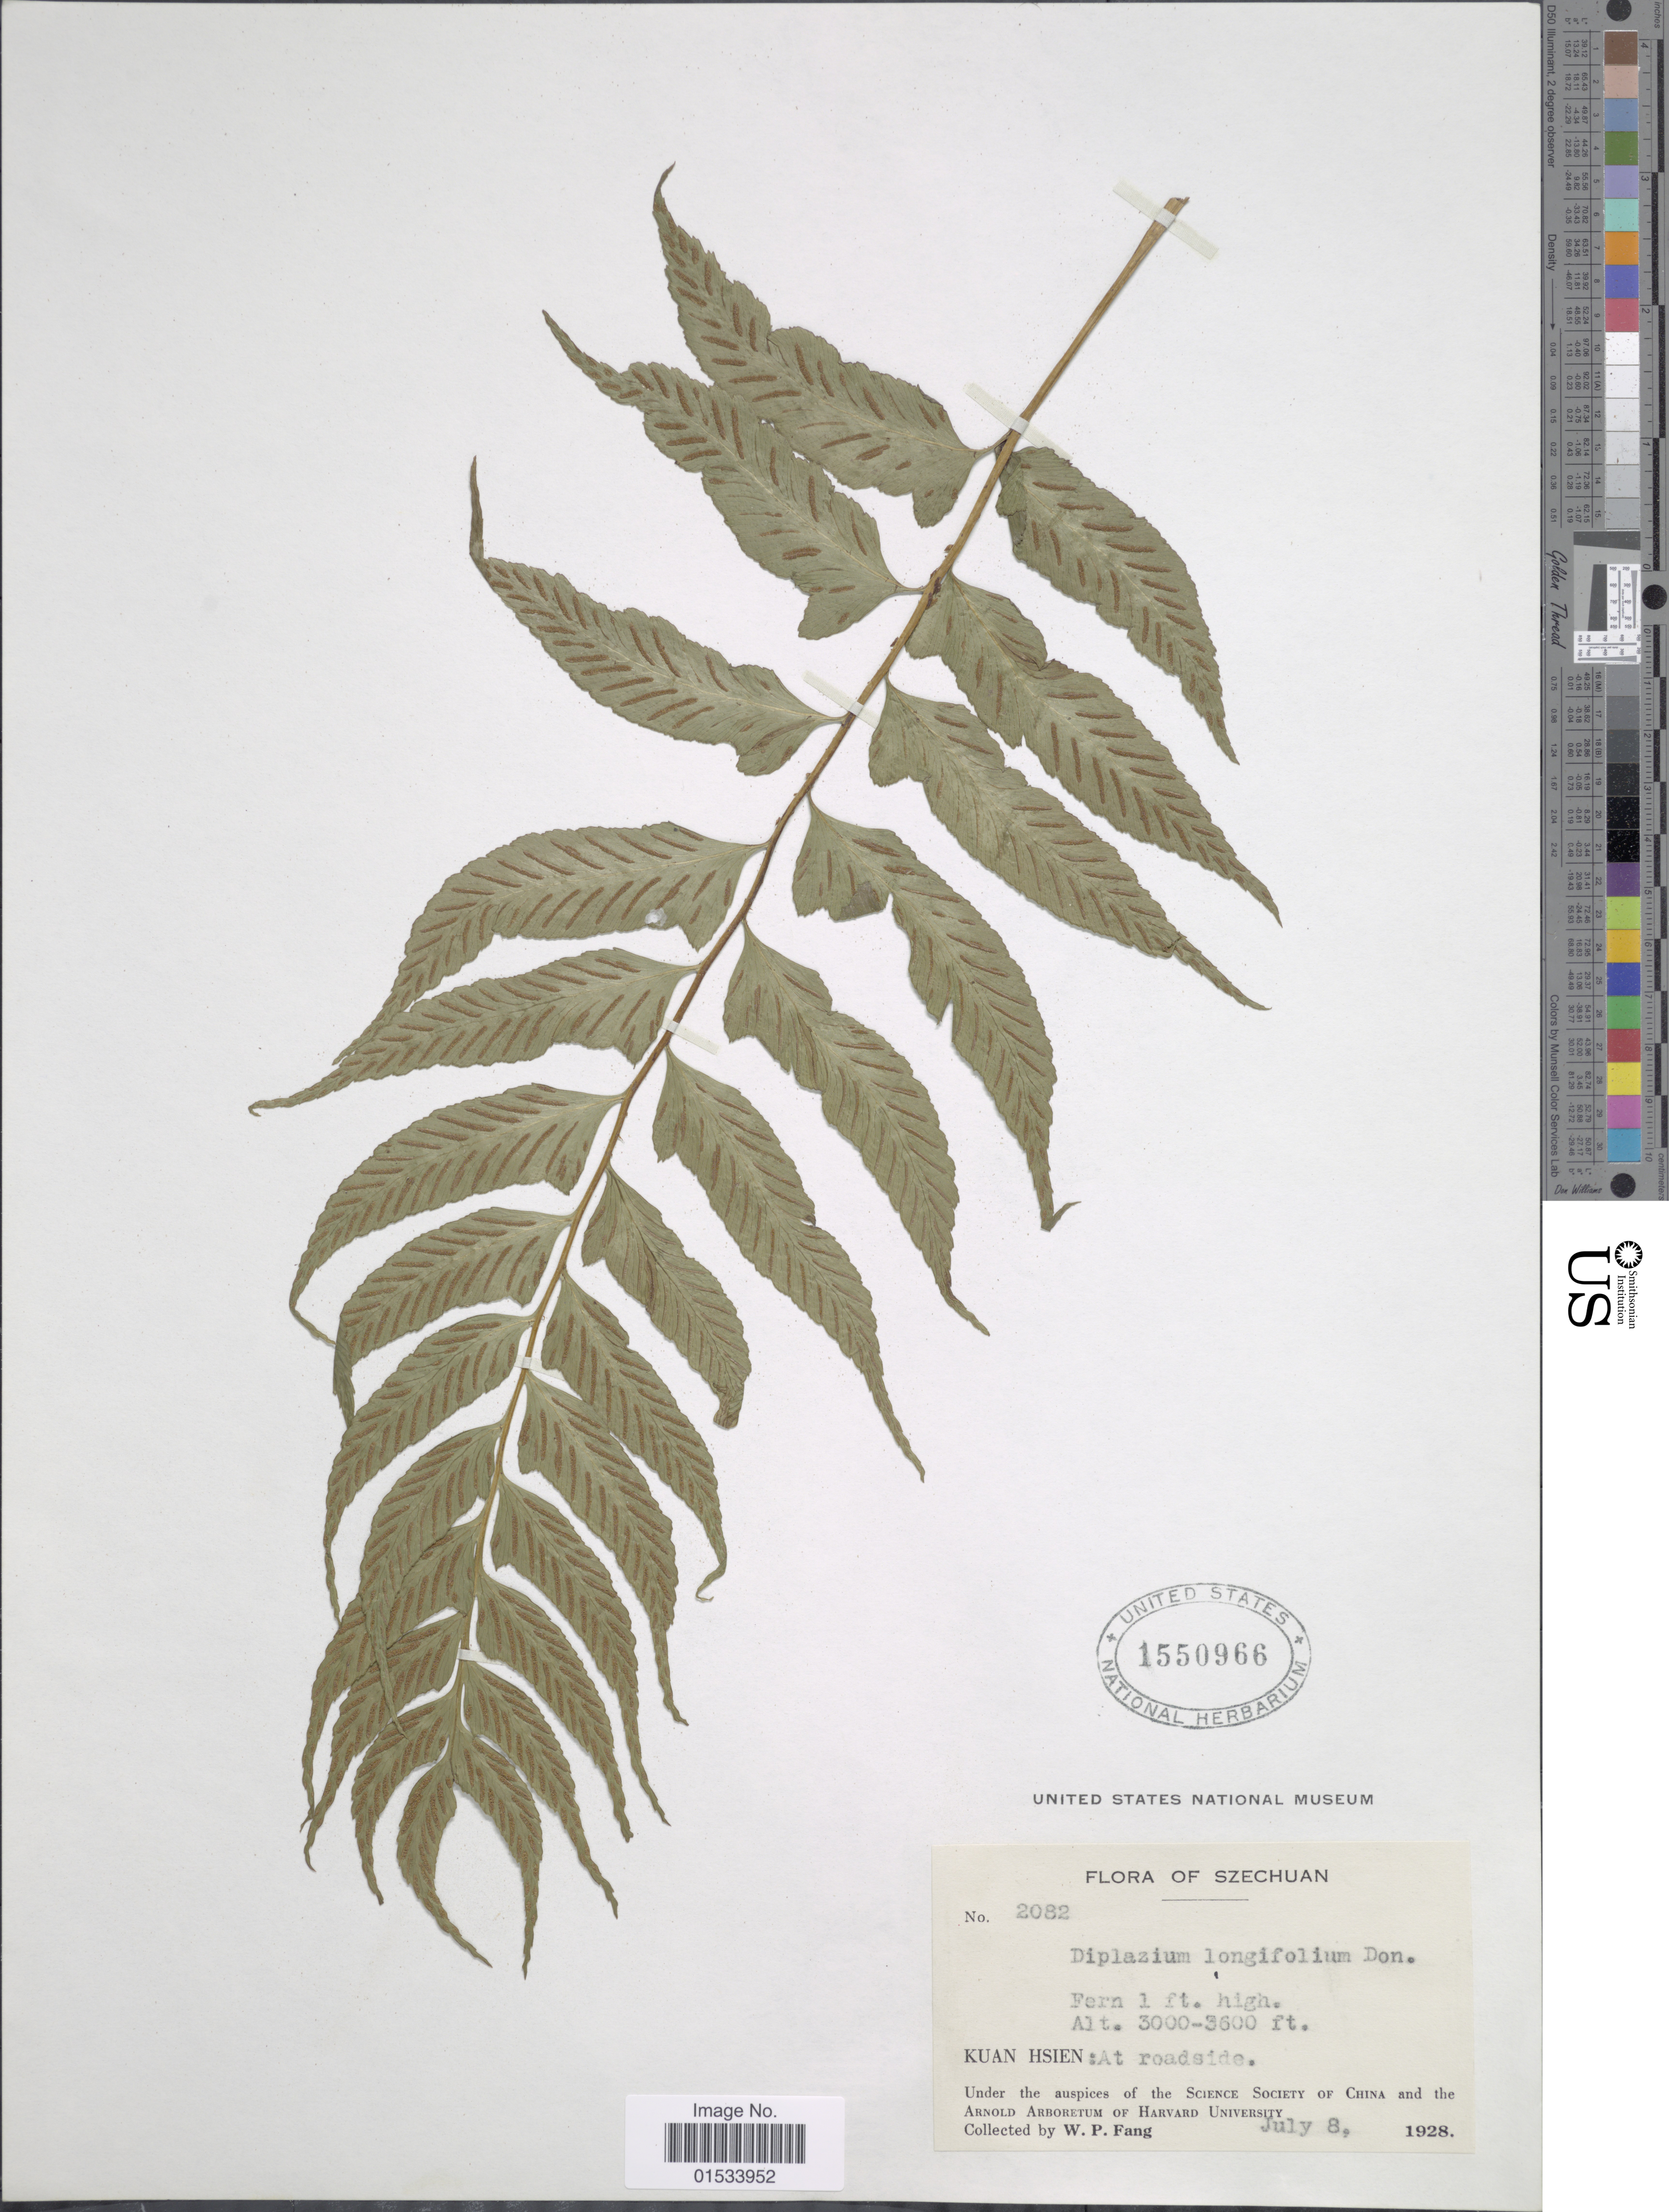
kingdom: Plantae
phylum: Tracheophyta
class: Polypodiopsida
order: Polypodiales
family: Athyriaceae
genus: Diplazium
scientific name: Diplazium lobulosum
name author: Wall. ex Mett.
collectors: W. P. Fang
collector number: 2082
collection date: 1928-07-08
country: China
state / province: Sichuan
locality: Kuan Hsien: at roadside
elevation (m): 914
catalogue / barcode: US 1550966